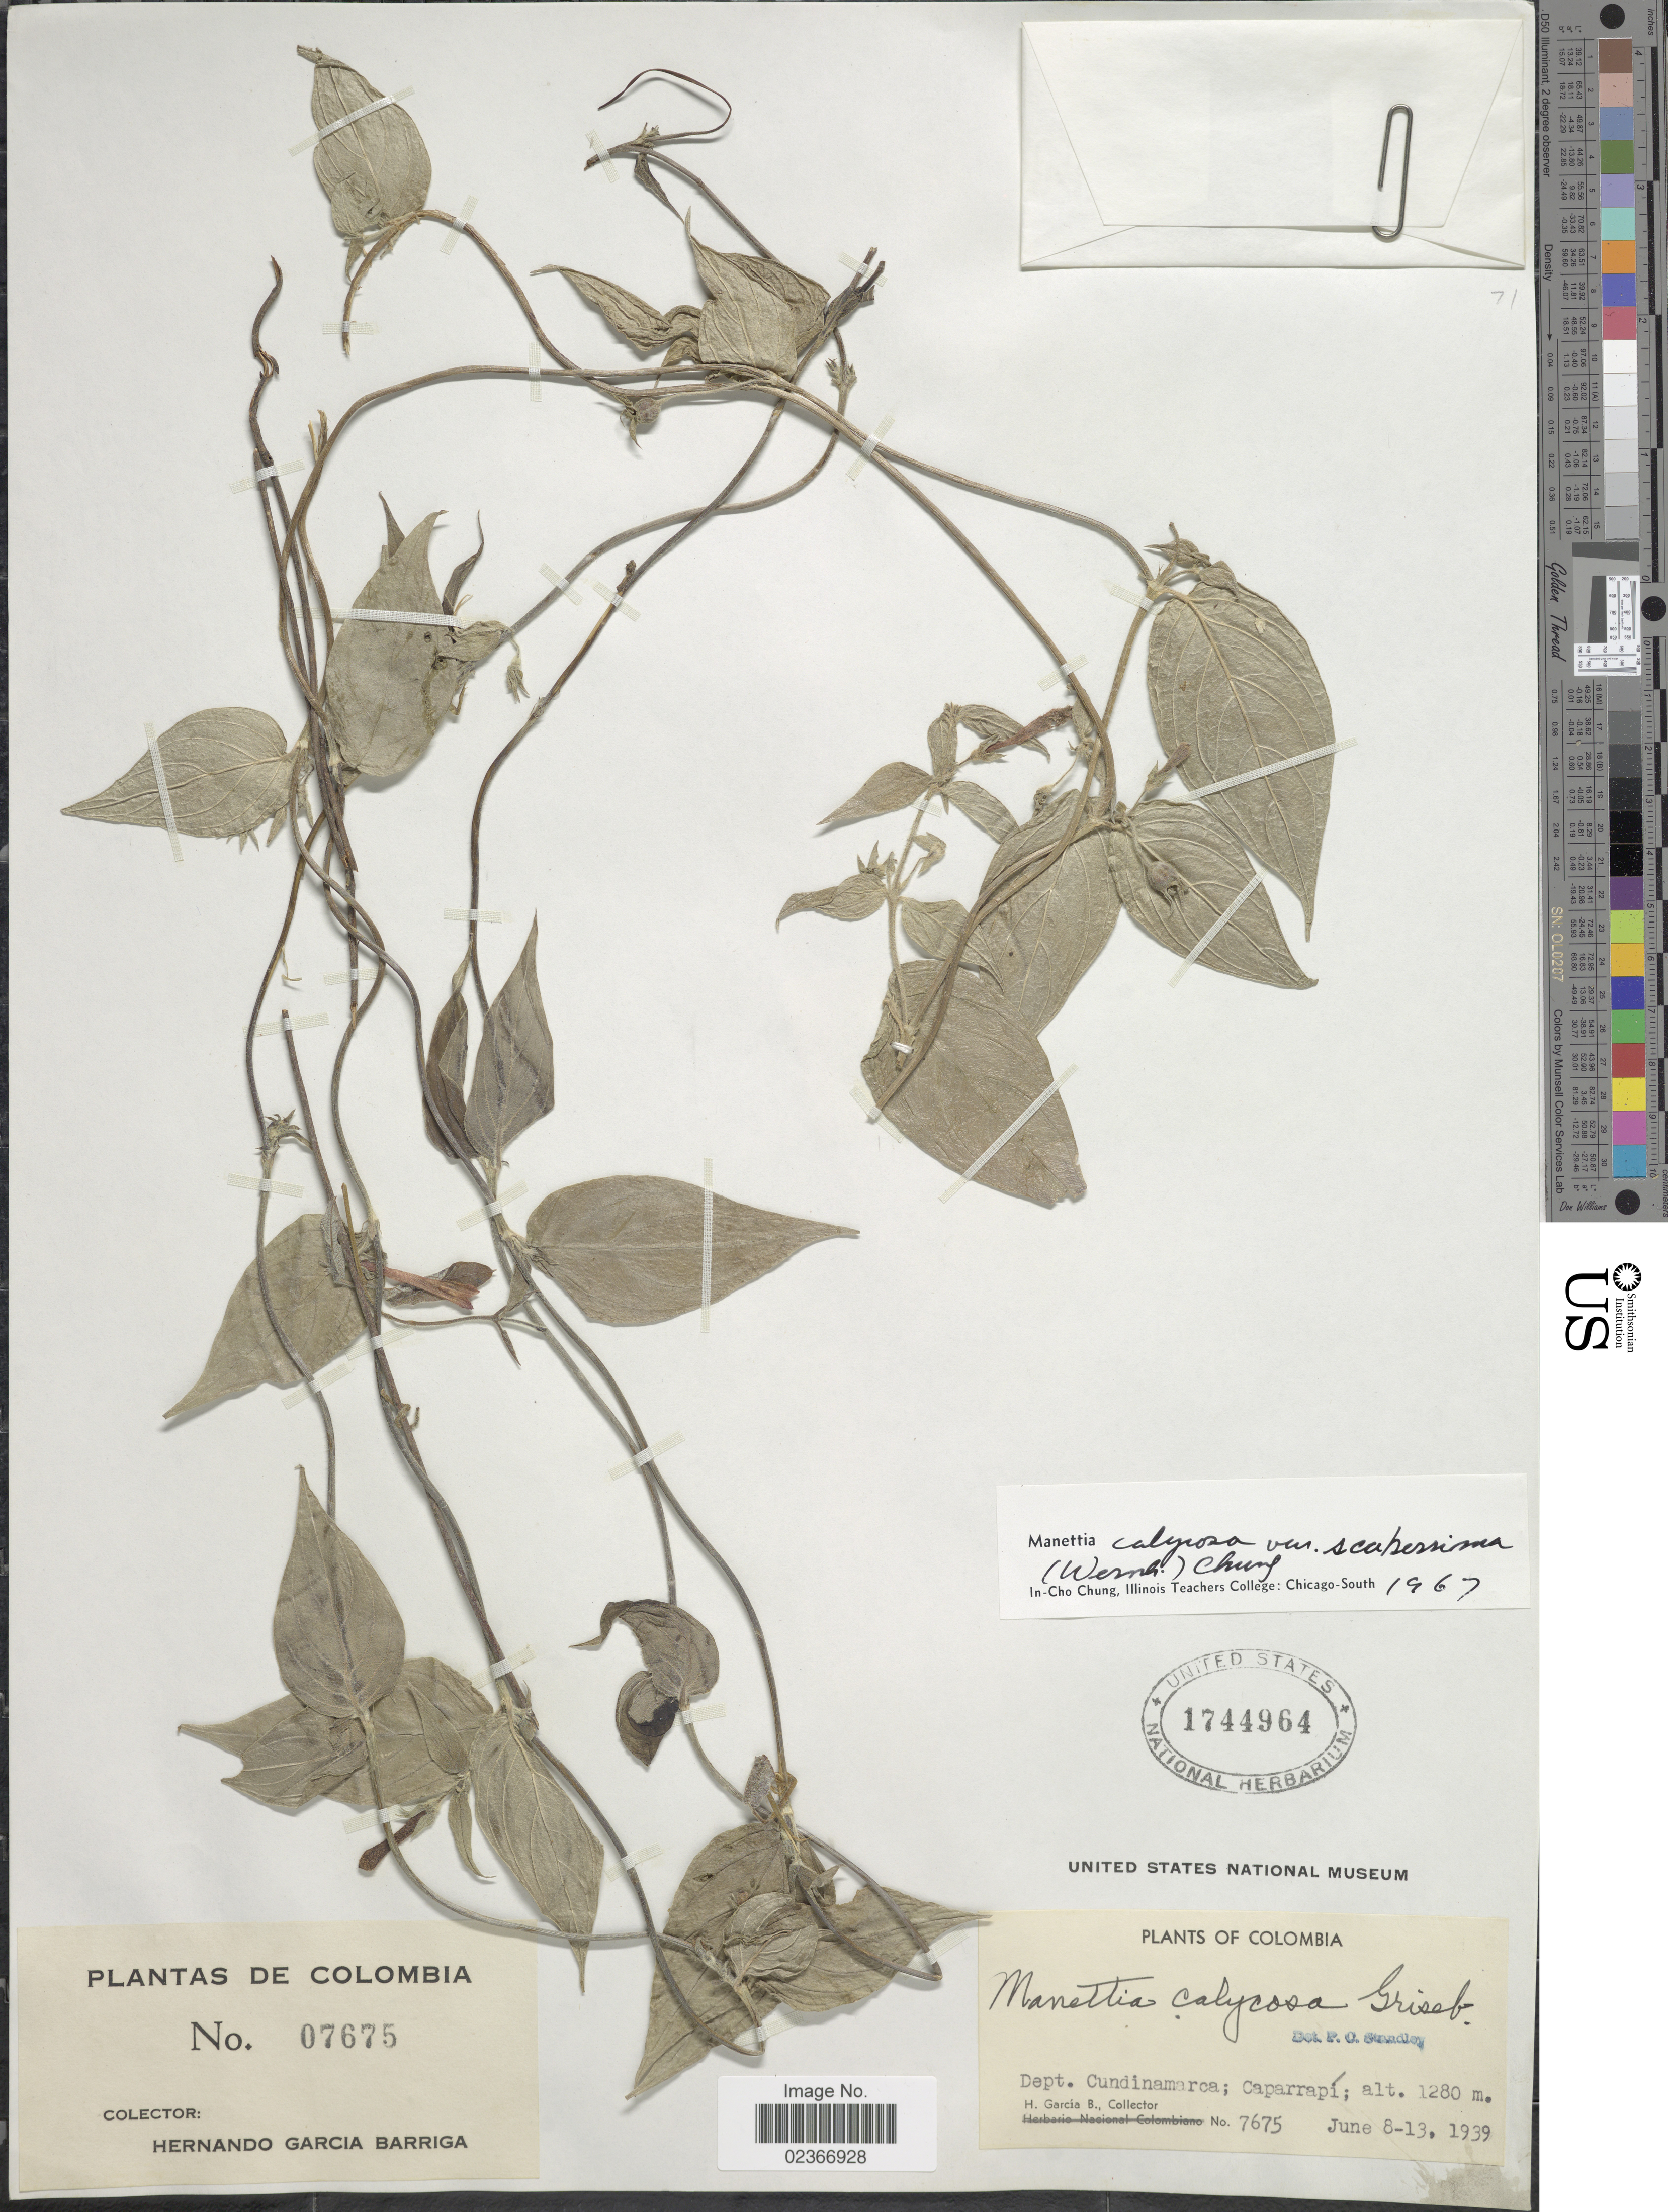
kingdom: Plantae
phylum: Tracheophyta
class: Magnoliopsida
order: Gentianales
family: Rubiaceae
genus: Manettia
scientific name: Manettia calycosa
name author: Griseb.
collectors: H. García Barriga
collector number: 7675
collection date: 1939-06-08/1939-06-13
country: Colombia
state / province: Cundinamarca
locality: Dept. Cundinamarca: Caparrapi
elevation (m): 1280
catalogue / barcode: US 1744964